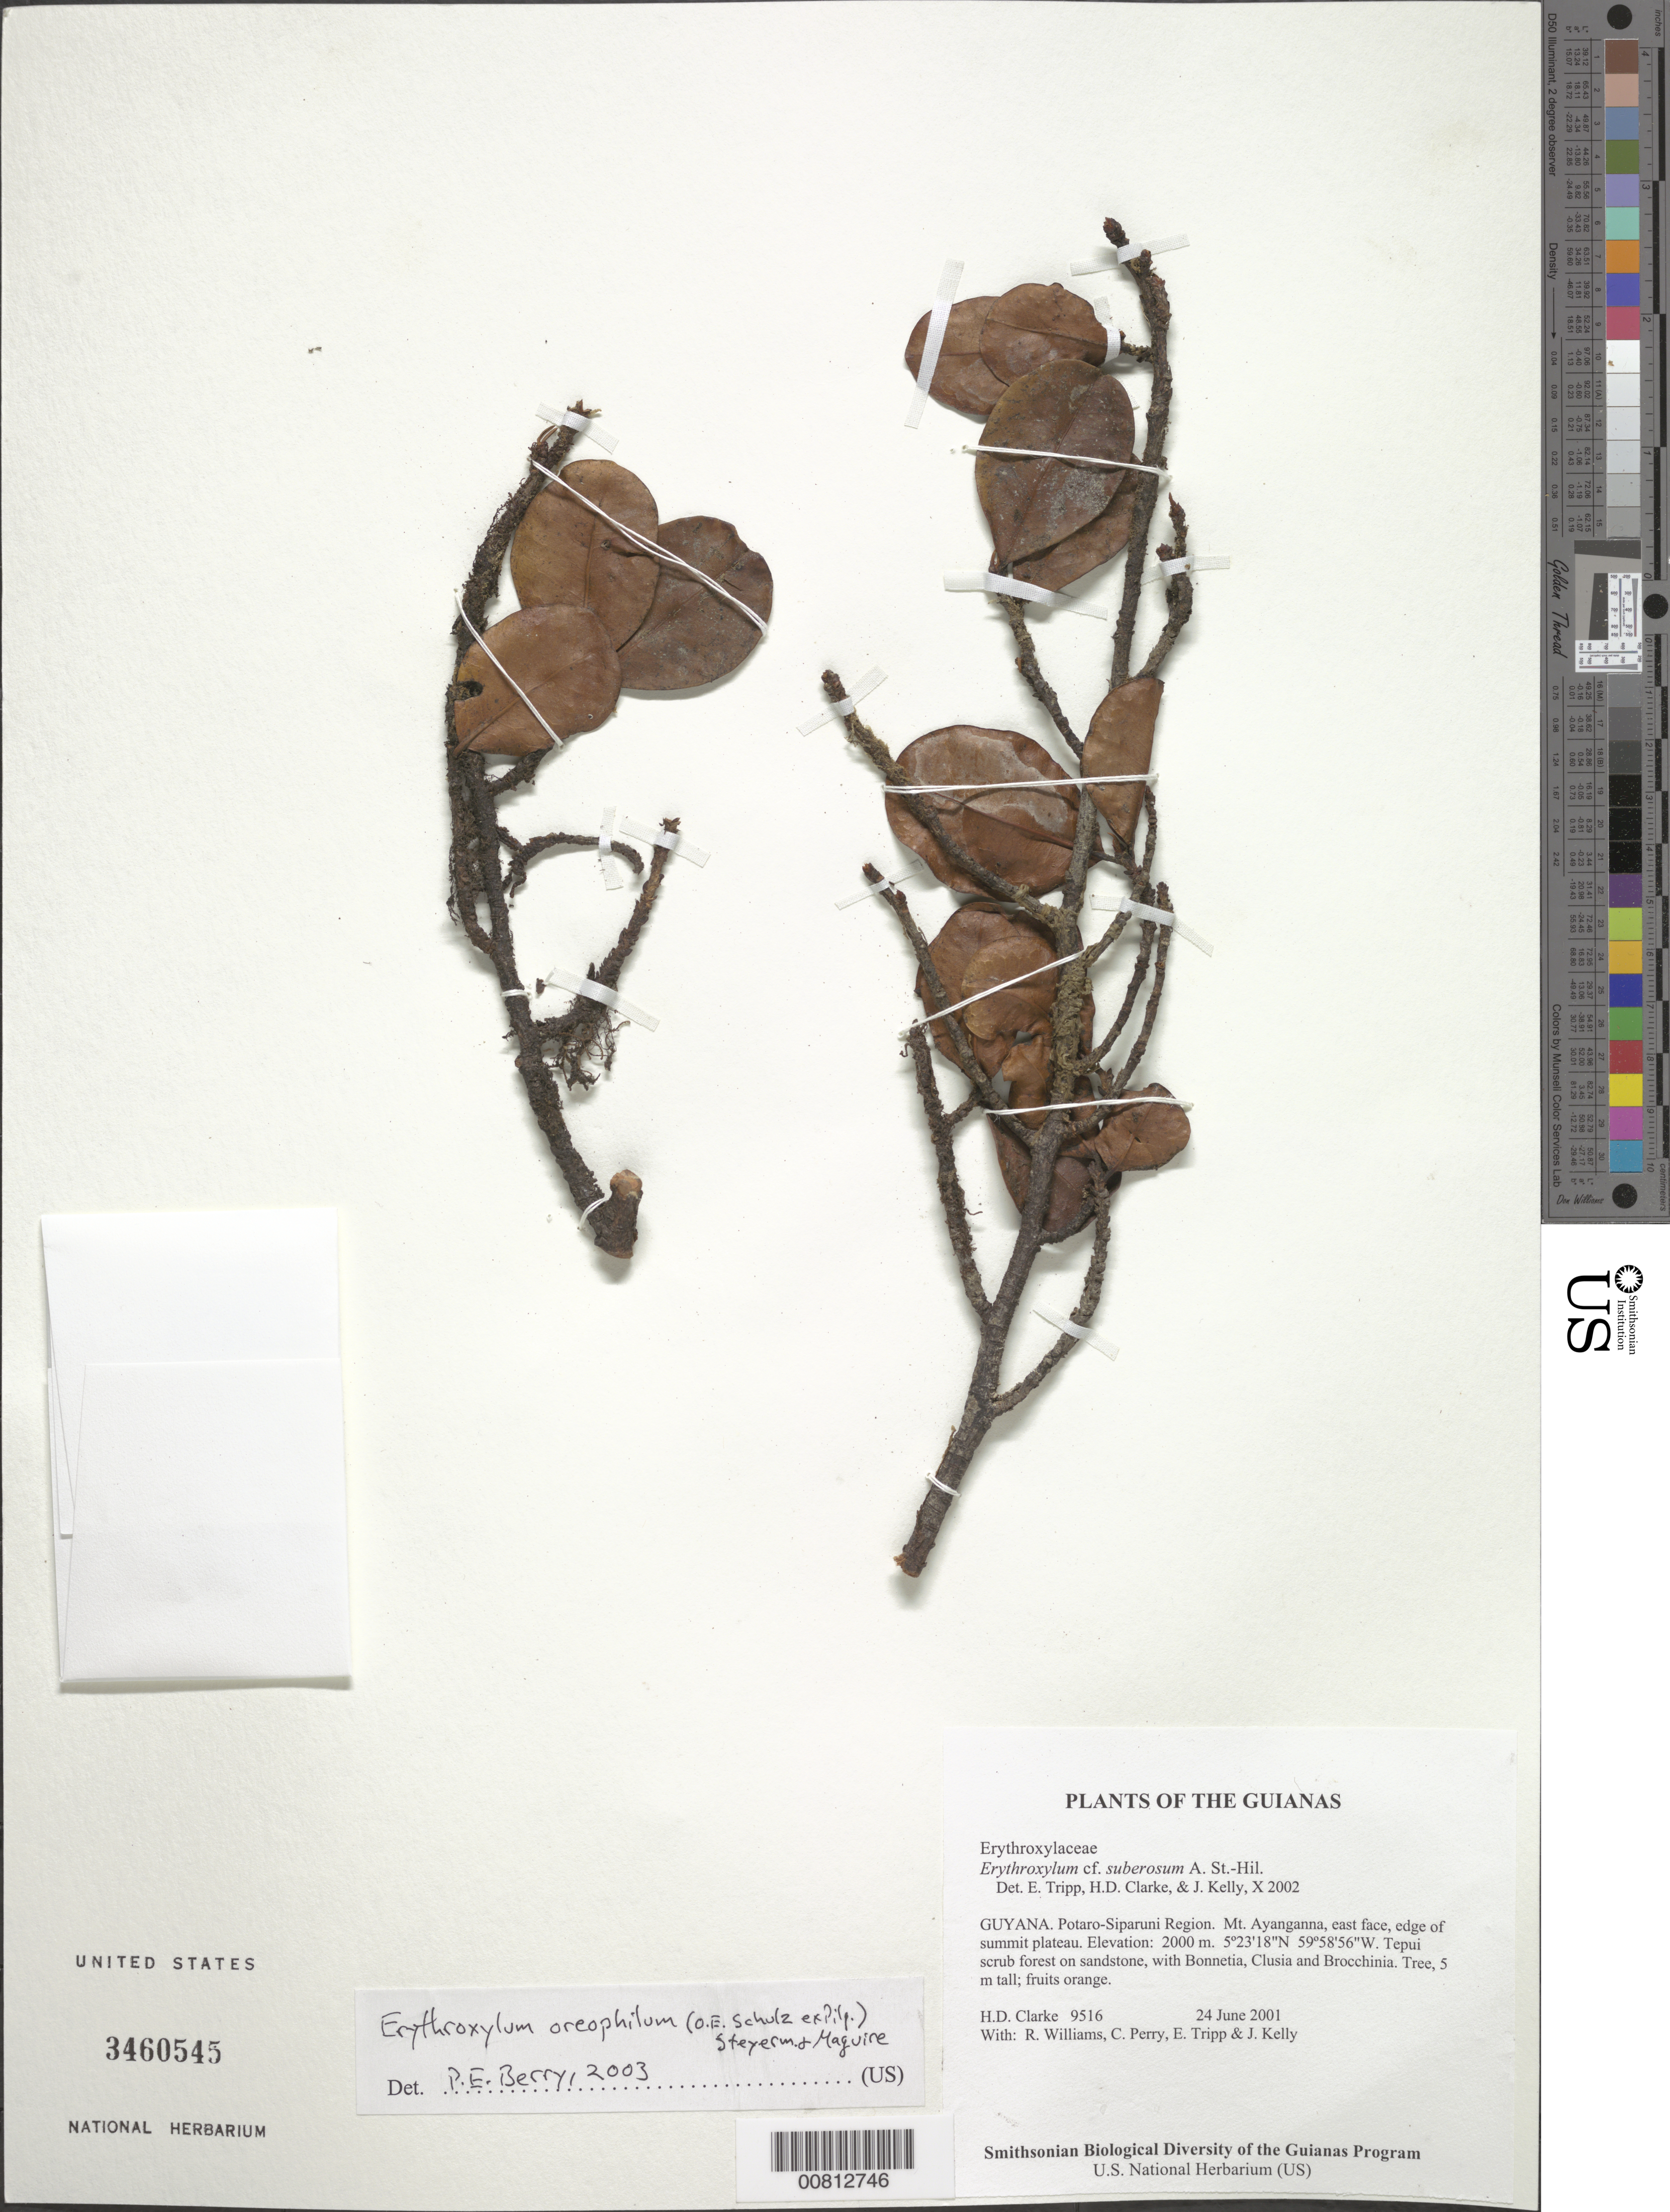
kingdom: Plantae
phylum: Tracheophyta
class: Magnoliopsida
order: Malpighiales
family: Erythroxylaceae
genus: Erythroxylum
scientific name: Erythroxylum oreophilum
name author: (O.E. Schulz ex Pilg.) Steyerm. & Maguire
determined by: Berry, P. E., (WIS), University of Wisconsin - Madison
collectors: H. D. Clarke, R. Williams, C. Perry, E. Tripp & J. Kelly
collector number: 9516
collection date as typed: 24 June 2001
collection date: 2001-06-24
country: Guyana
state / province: Potaro-Siparuni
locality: Mt. Ayanganna, east face, edge of summit plateau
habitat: Tepui scrub forest on sandstone, with Bonnetia, Clusia and Brocchinia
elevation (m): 2000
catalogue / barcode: US 3460545